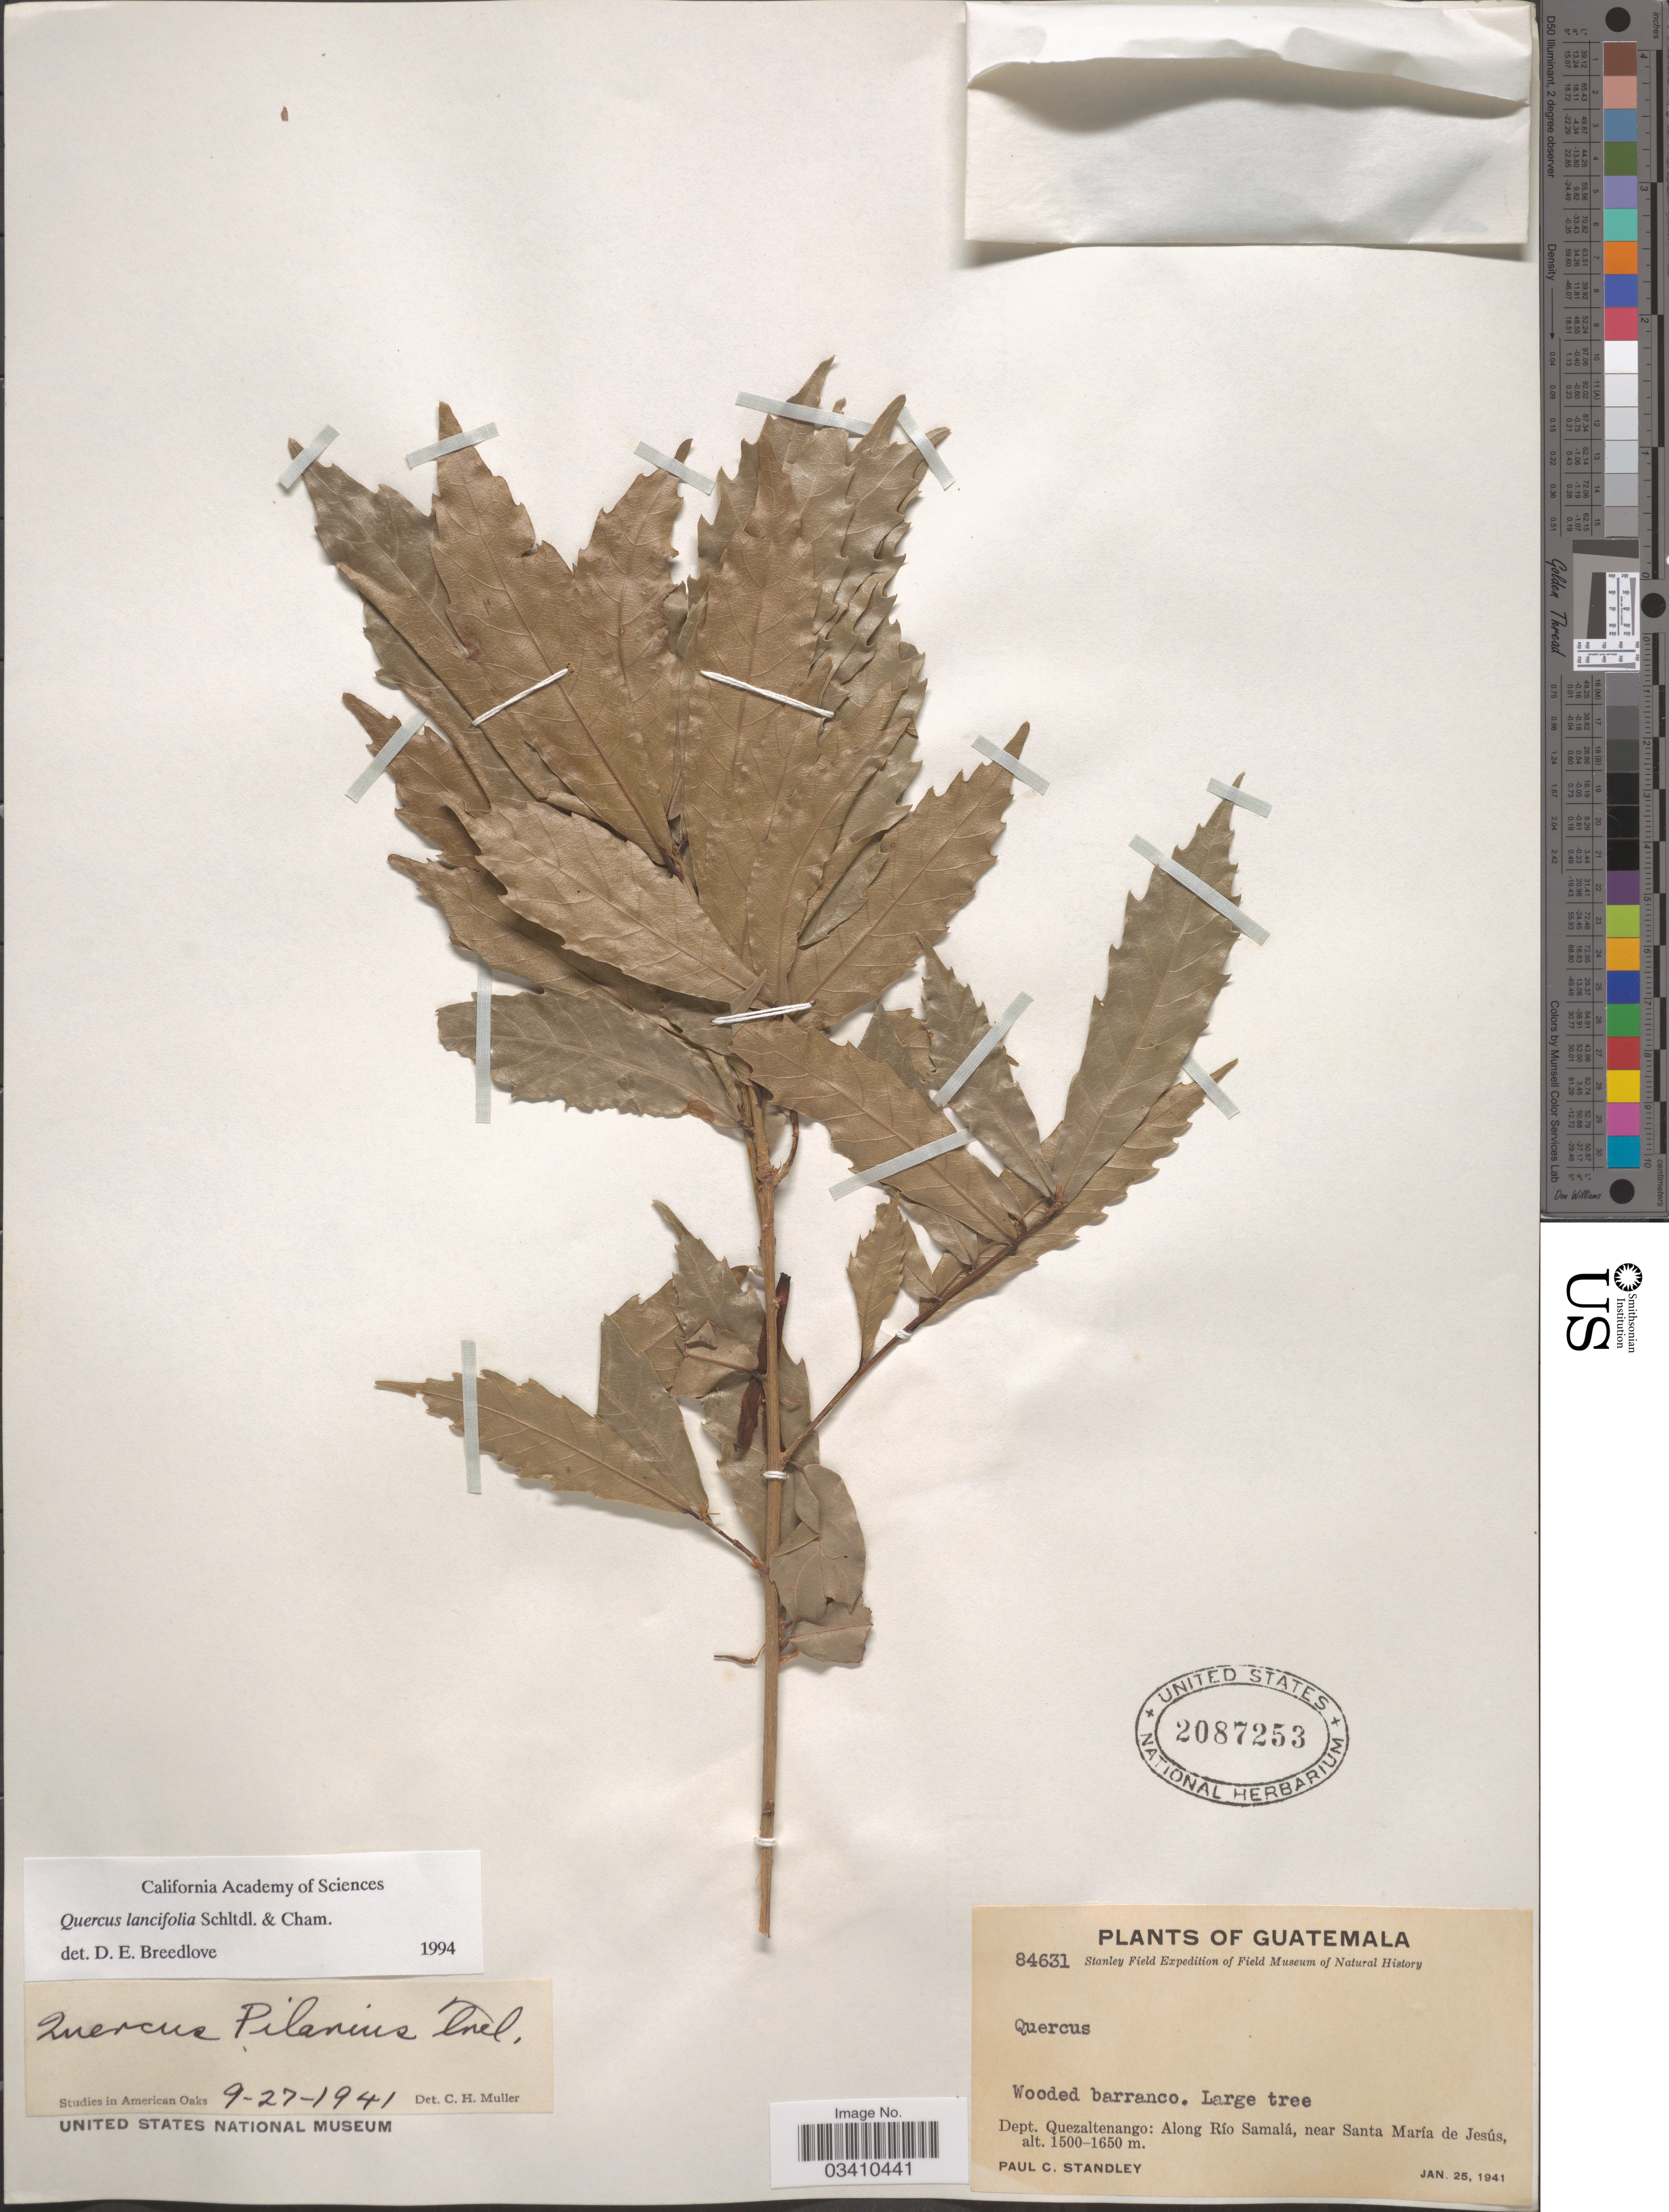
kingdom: Plantae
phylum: Tracheophyta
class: Magnoliopsida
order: Fagales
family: Fagaceae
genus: Quercus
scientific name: Quercus lancifolia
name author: Schltdl. & Cham.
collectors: P. C. Standley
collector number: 84631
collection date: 1941-01-25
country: Guatemala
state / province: Quetzaltenango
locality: Dept. Quezaltenango: Along Río Samalá, near Santa María de Jesús.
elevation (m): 1500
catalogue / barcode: US 2087253